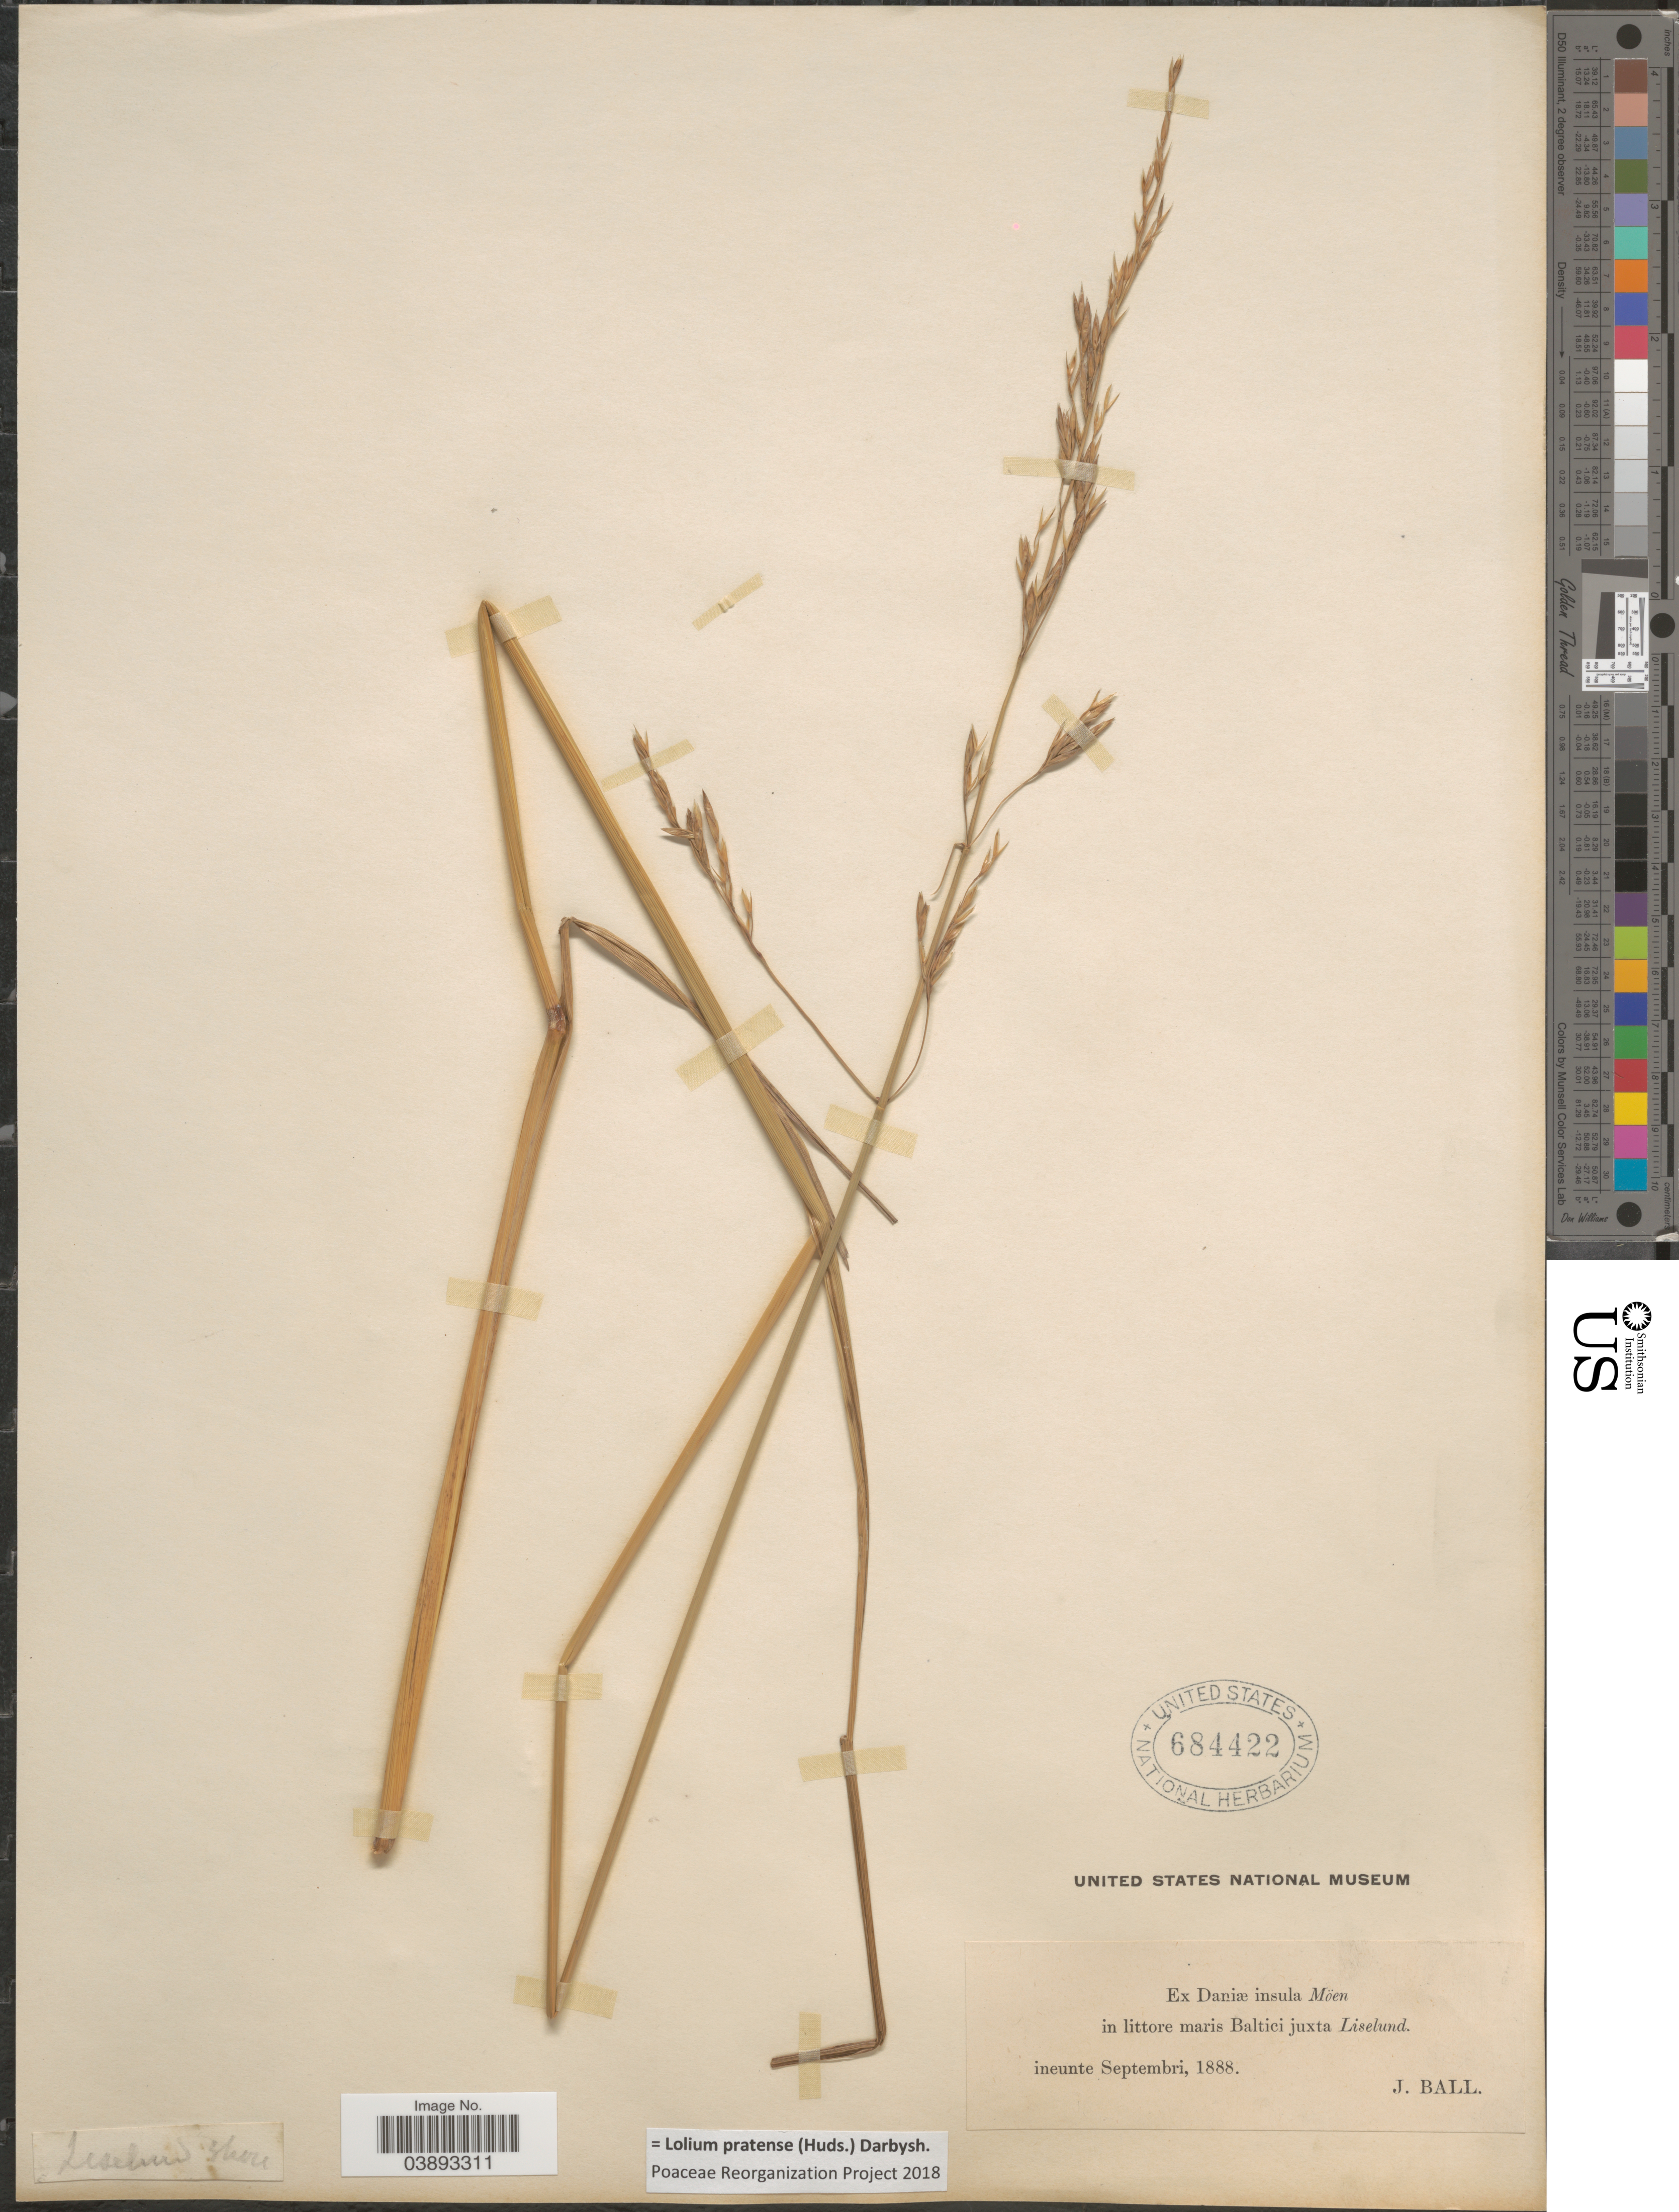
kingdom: Plantae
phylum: Tracheophyta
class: Liliopsida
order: Poales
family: Poaceae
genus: Lolium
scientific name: Lolium pratense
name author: (Huds.) Darbysh.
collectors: J. Ball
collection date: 1888-09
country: Denmark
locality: Ex Daniæ insula Möen in littore maris Baltici juxta Liselund.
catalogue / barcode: US 684422